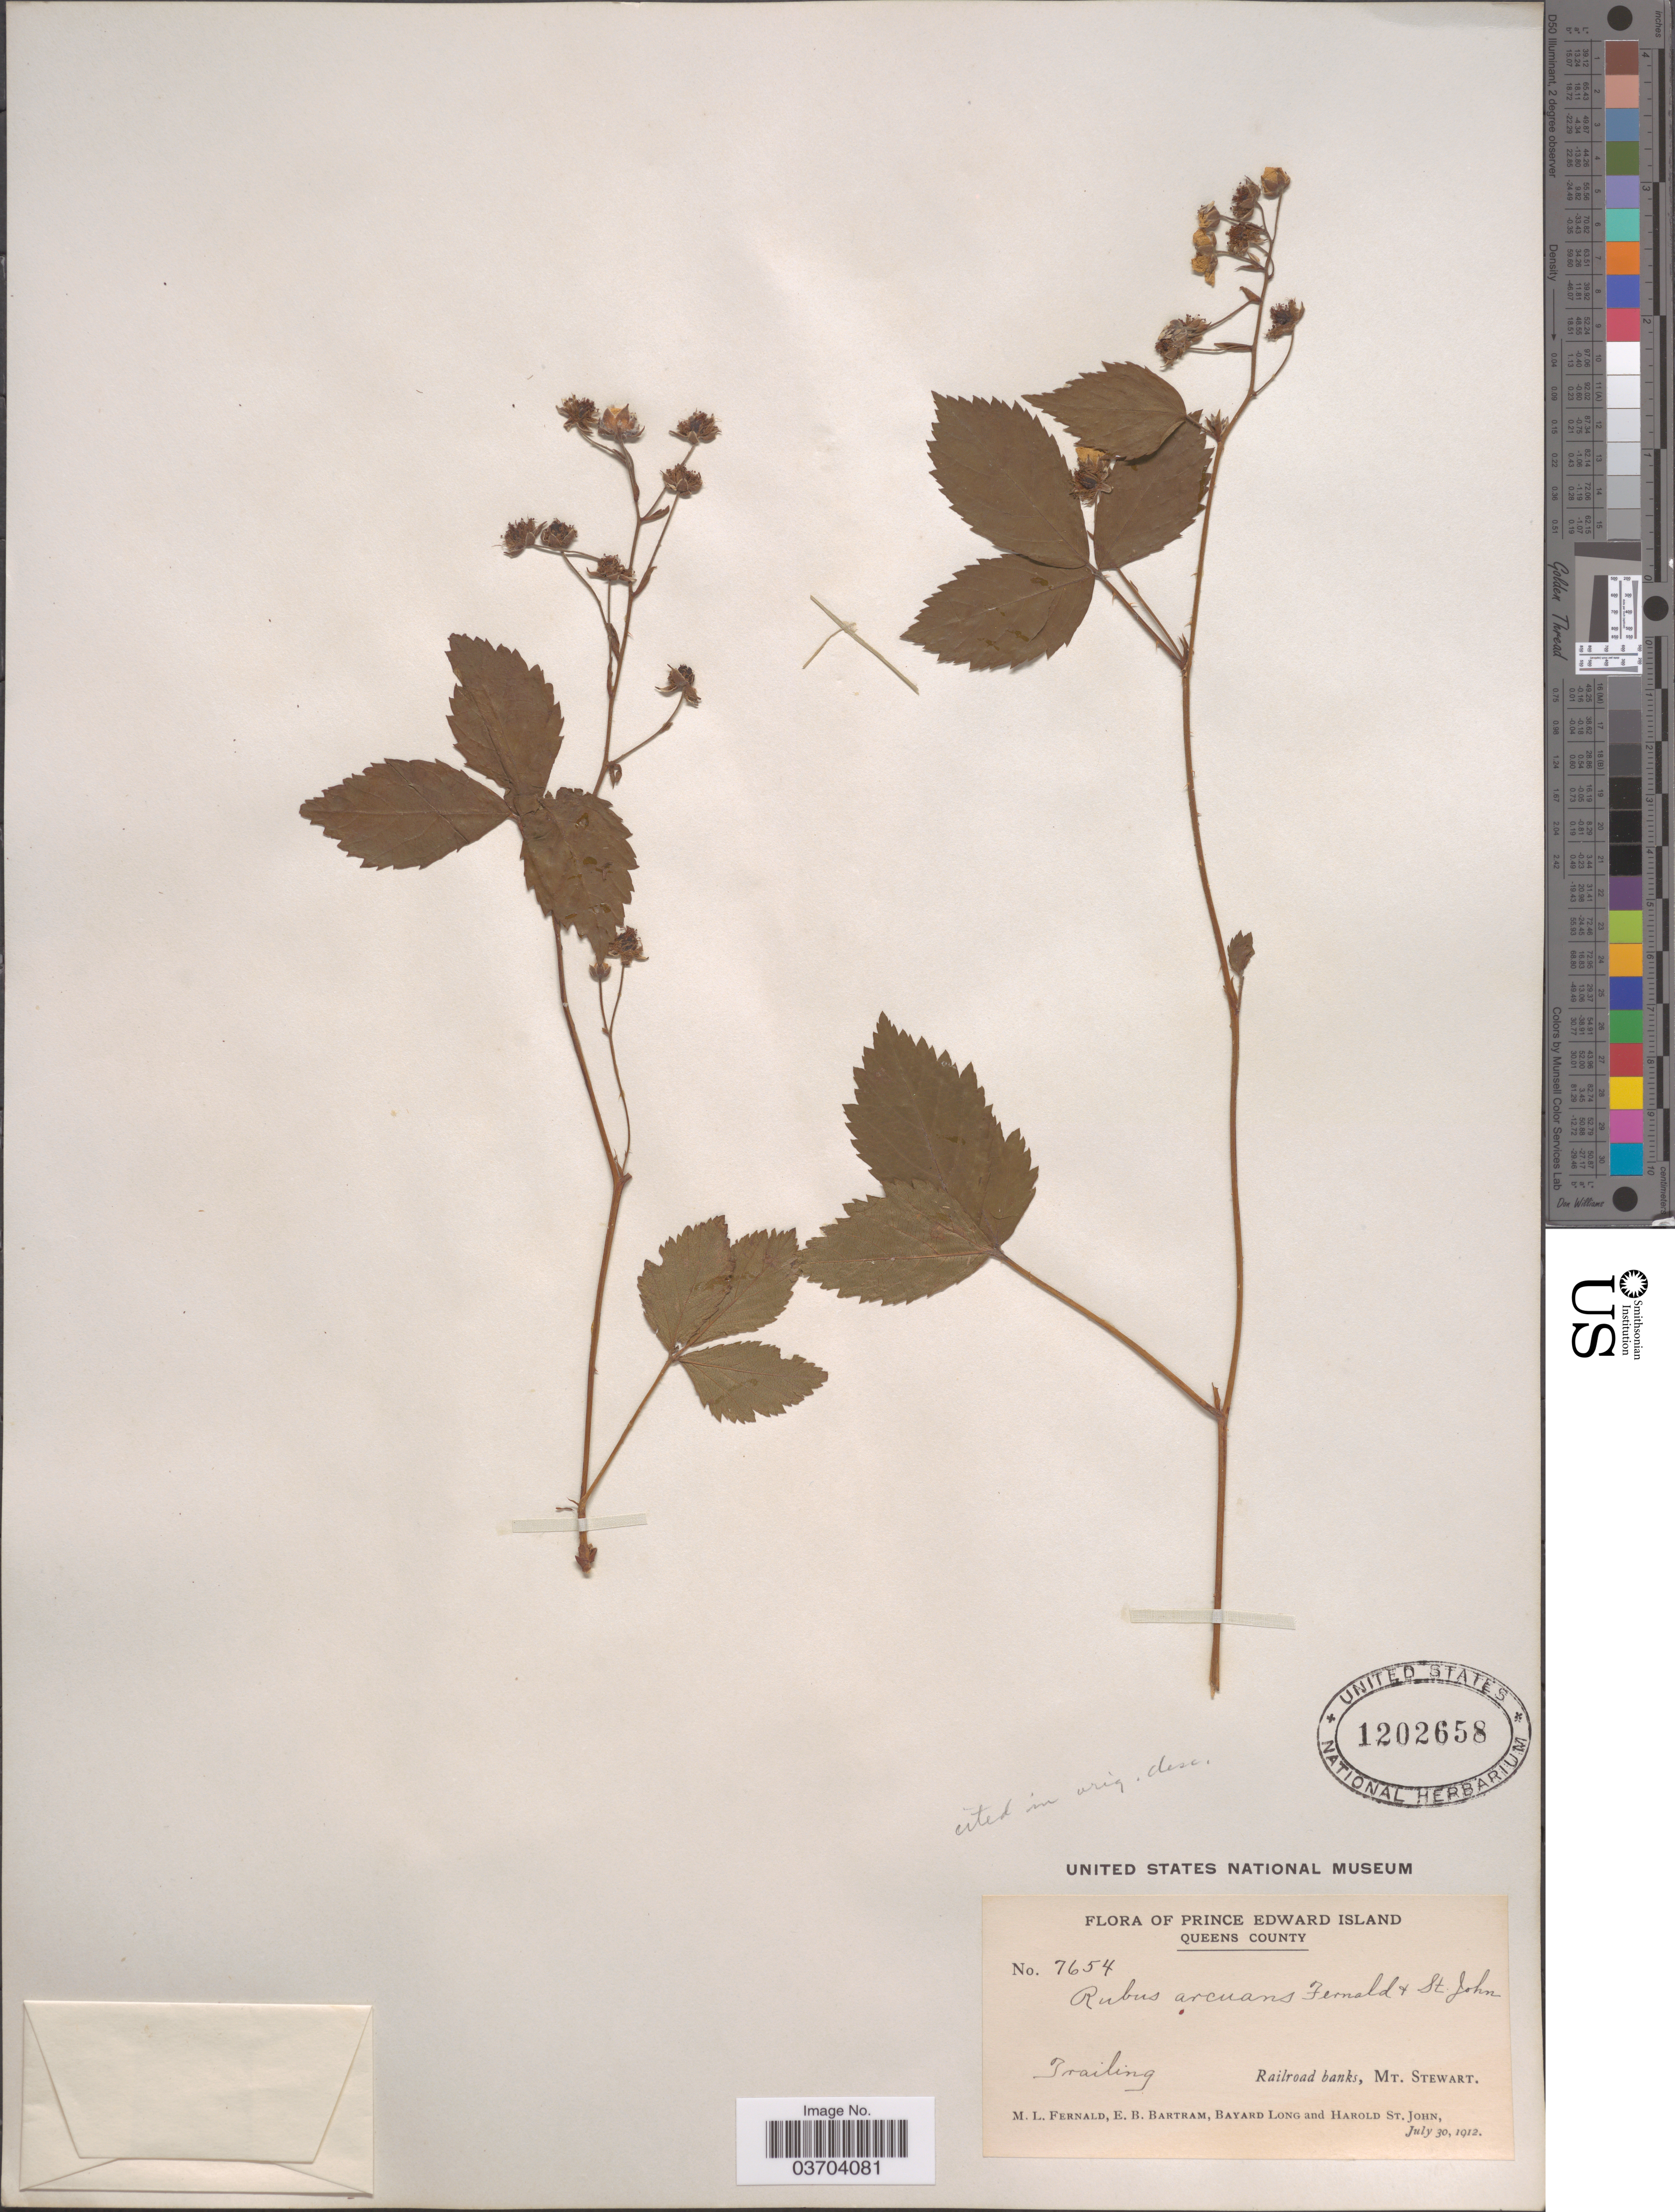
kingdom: Plantae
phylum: Tracheophyta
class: Magnoliopsida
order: Rosales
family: Rosaceae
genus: Rubus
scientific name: Rubus arcuans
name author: Fernald & H. St. John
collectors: M. L. Fernald, E. B. Bartram, B. Long & H. St. John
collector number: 7654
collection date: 1912-07-30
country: Canada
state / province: Prince Edward Island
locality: Queens County. Trailing. Railroad banks, Mt. Stewart.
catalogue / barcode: US 1202658